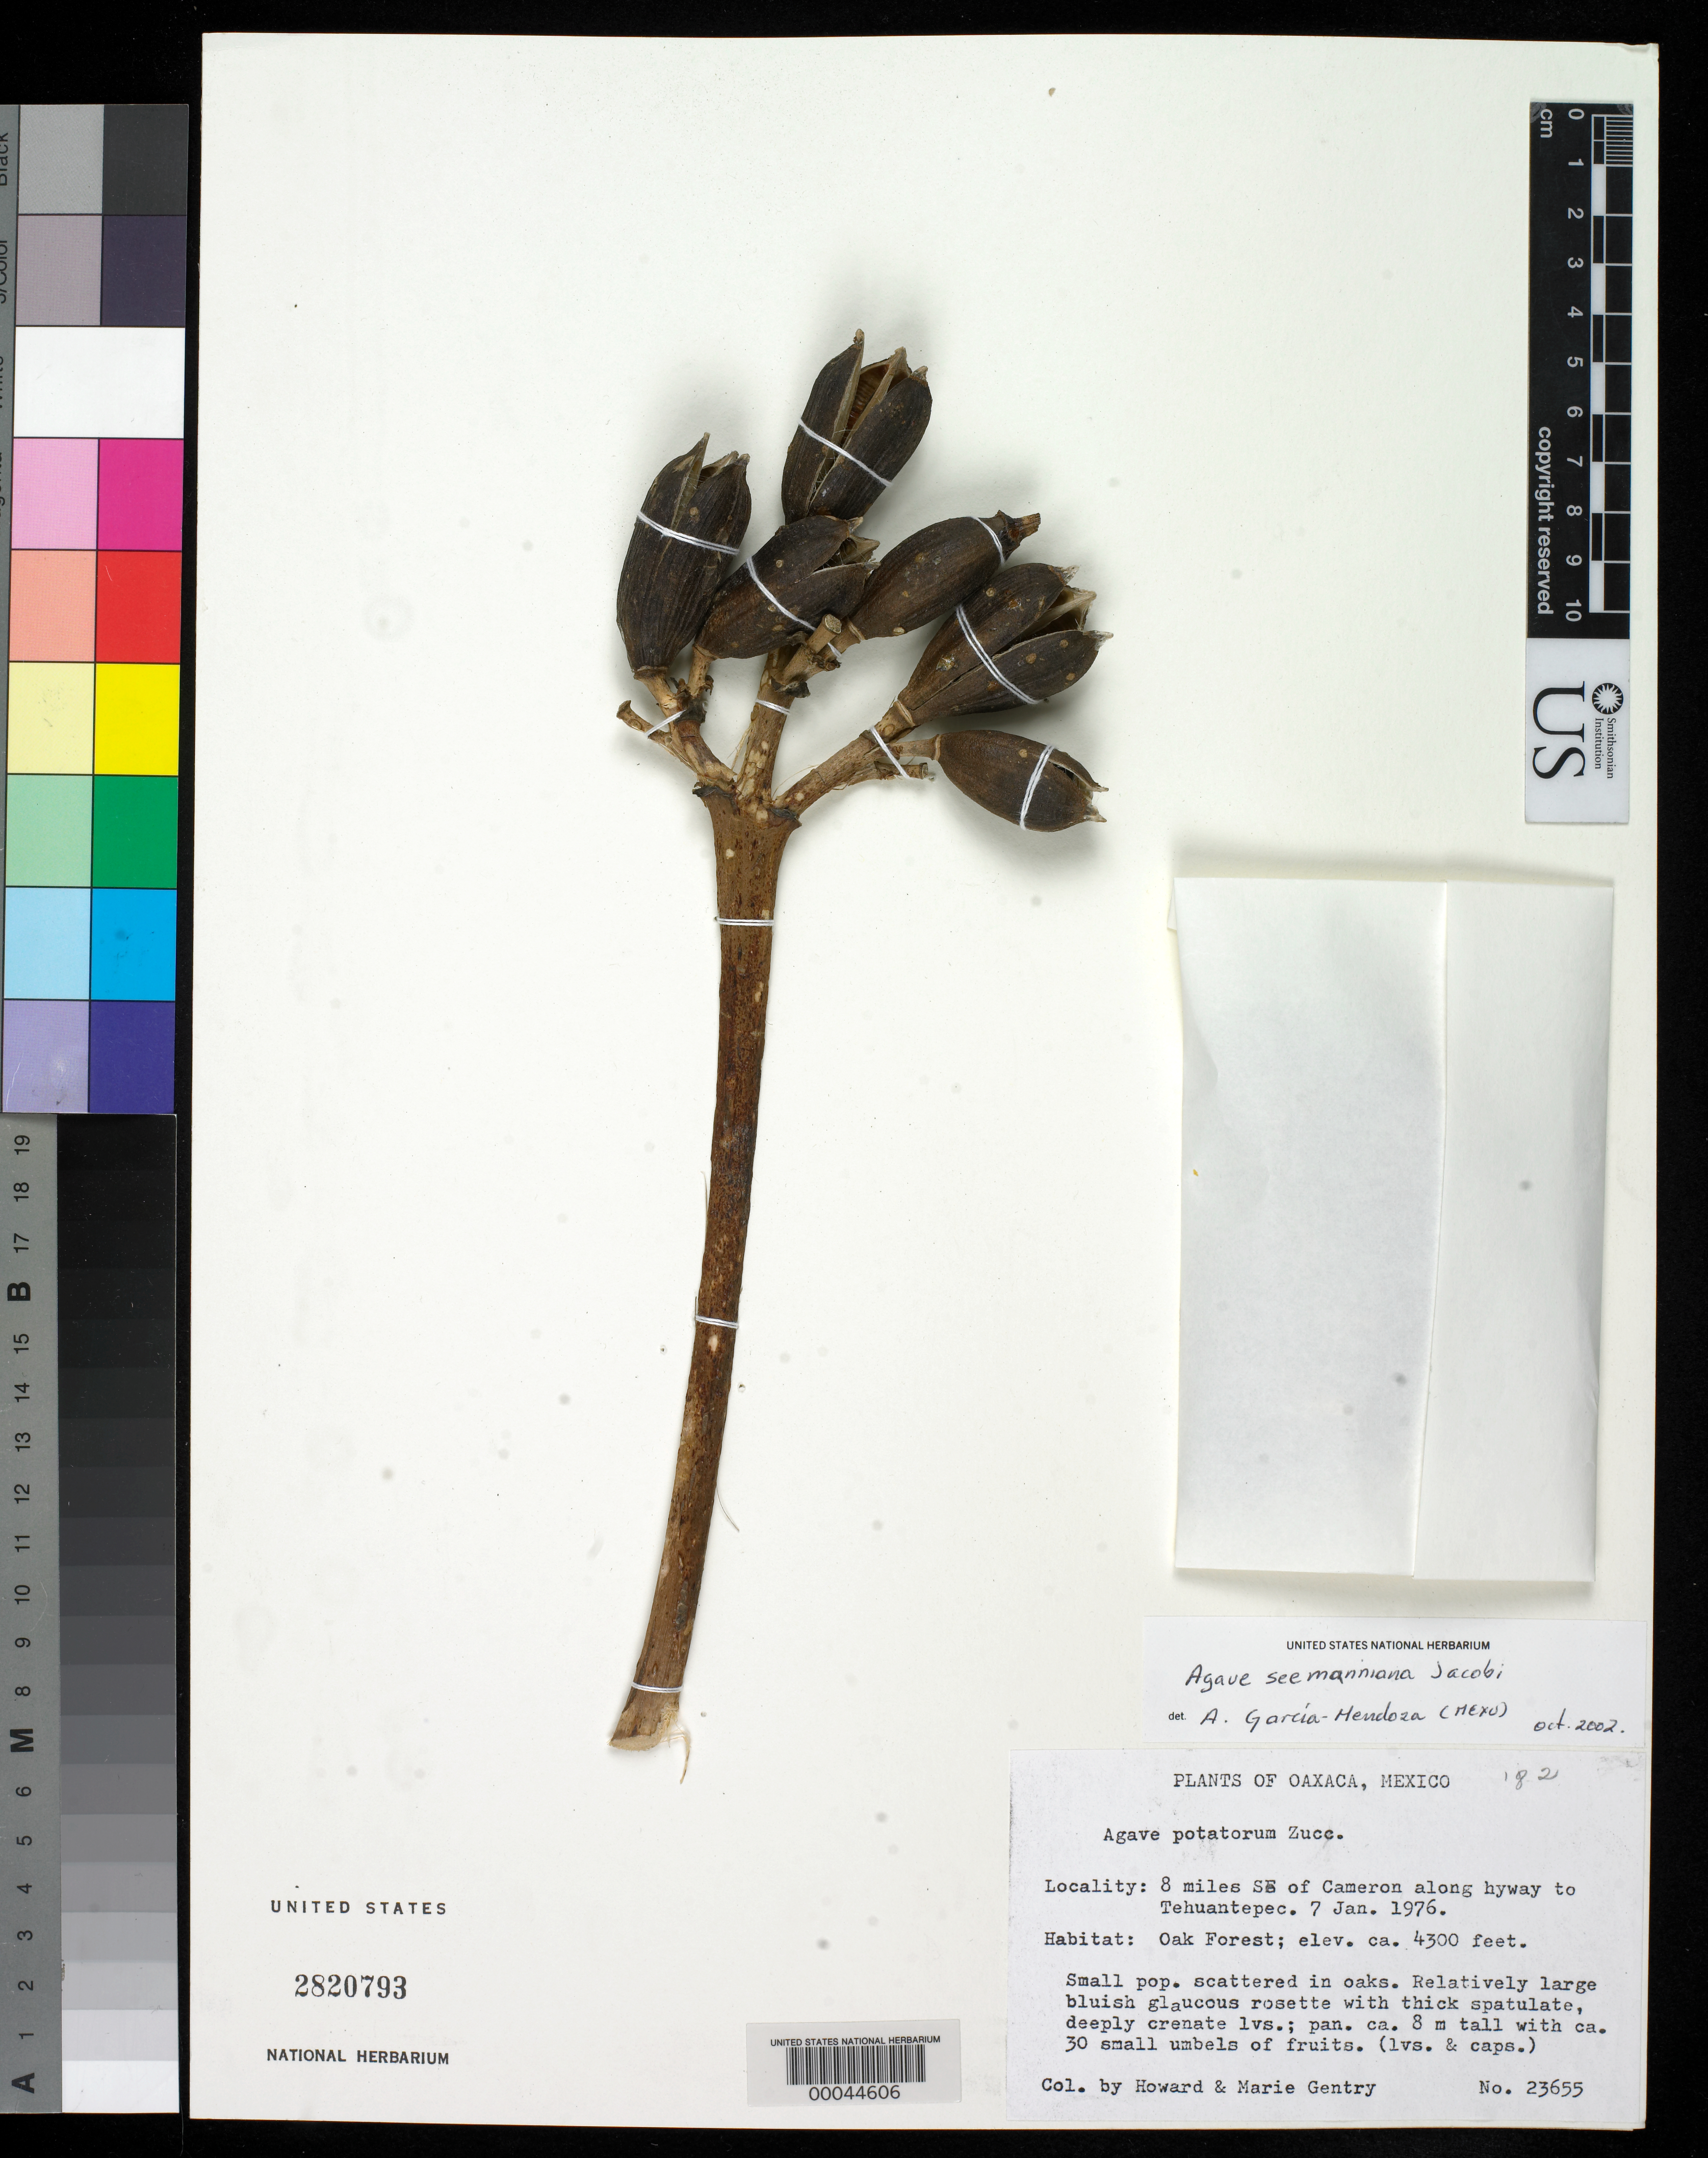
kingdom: Plantae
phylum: Tracheophyta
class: Liliopsida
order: Asparagales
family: Asparagaceae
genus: Agave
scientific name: Agave seemanniana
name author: Jacobi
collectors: H. S. Gentry & M. Gentry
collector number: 23655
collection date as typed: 07 Jan 1976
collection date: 1976-01-07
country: Mexico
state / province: Oaxaca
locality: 8 mi SE of Cameron along highway to Tehuantepec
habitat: Oak forest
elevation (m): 1311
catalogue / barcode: US 2820793